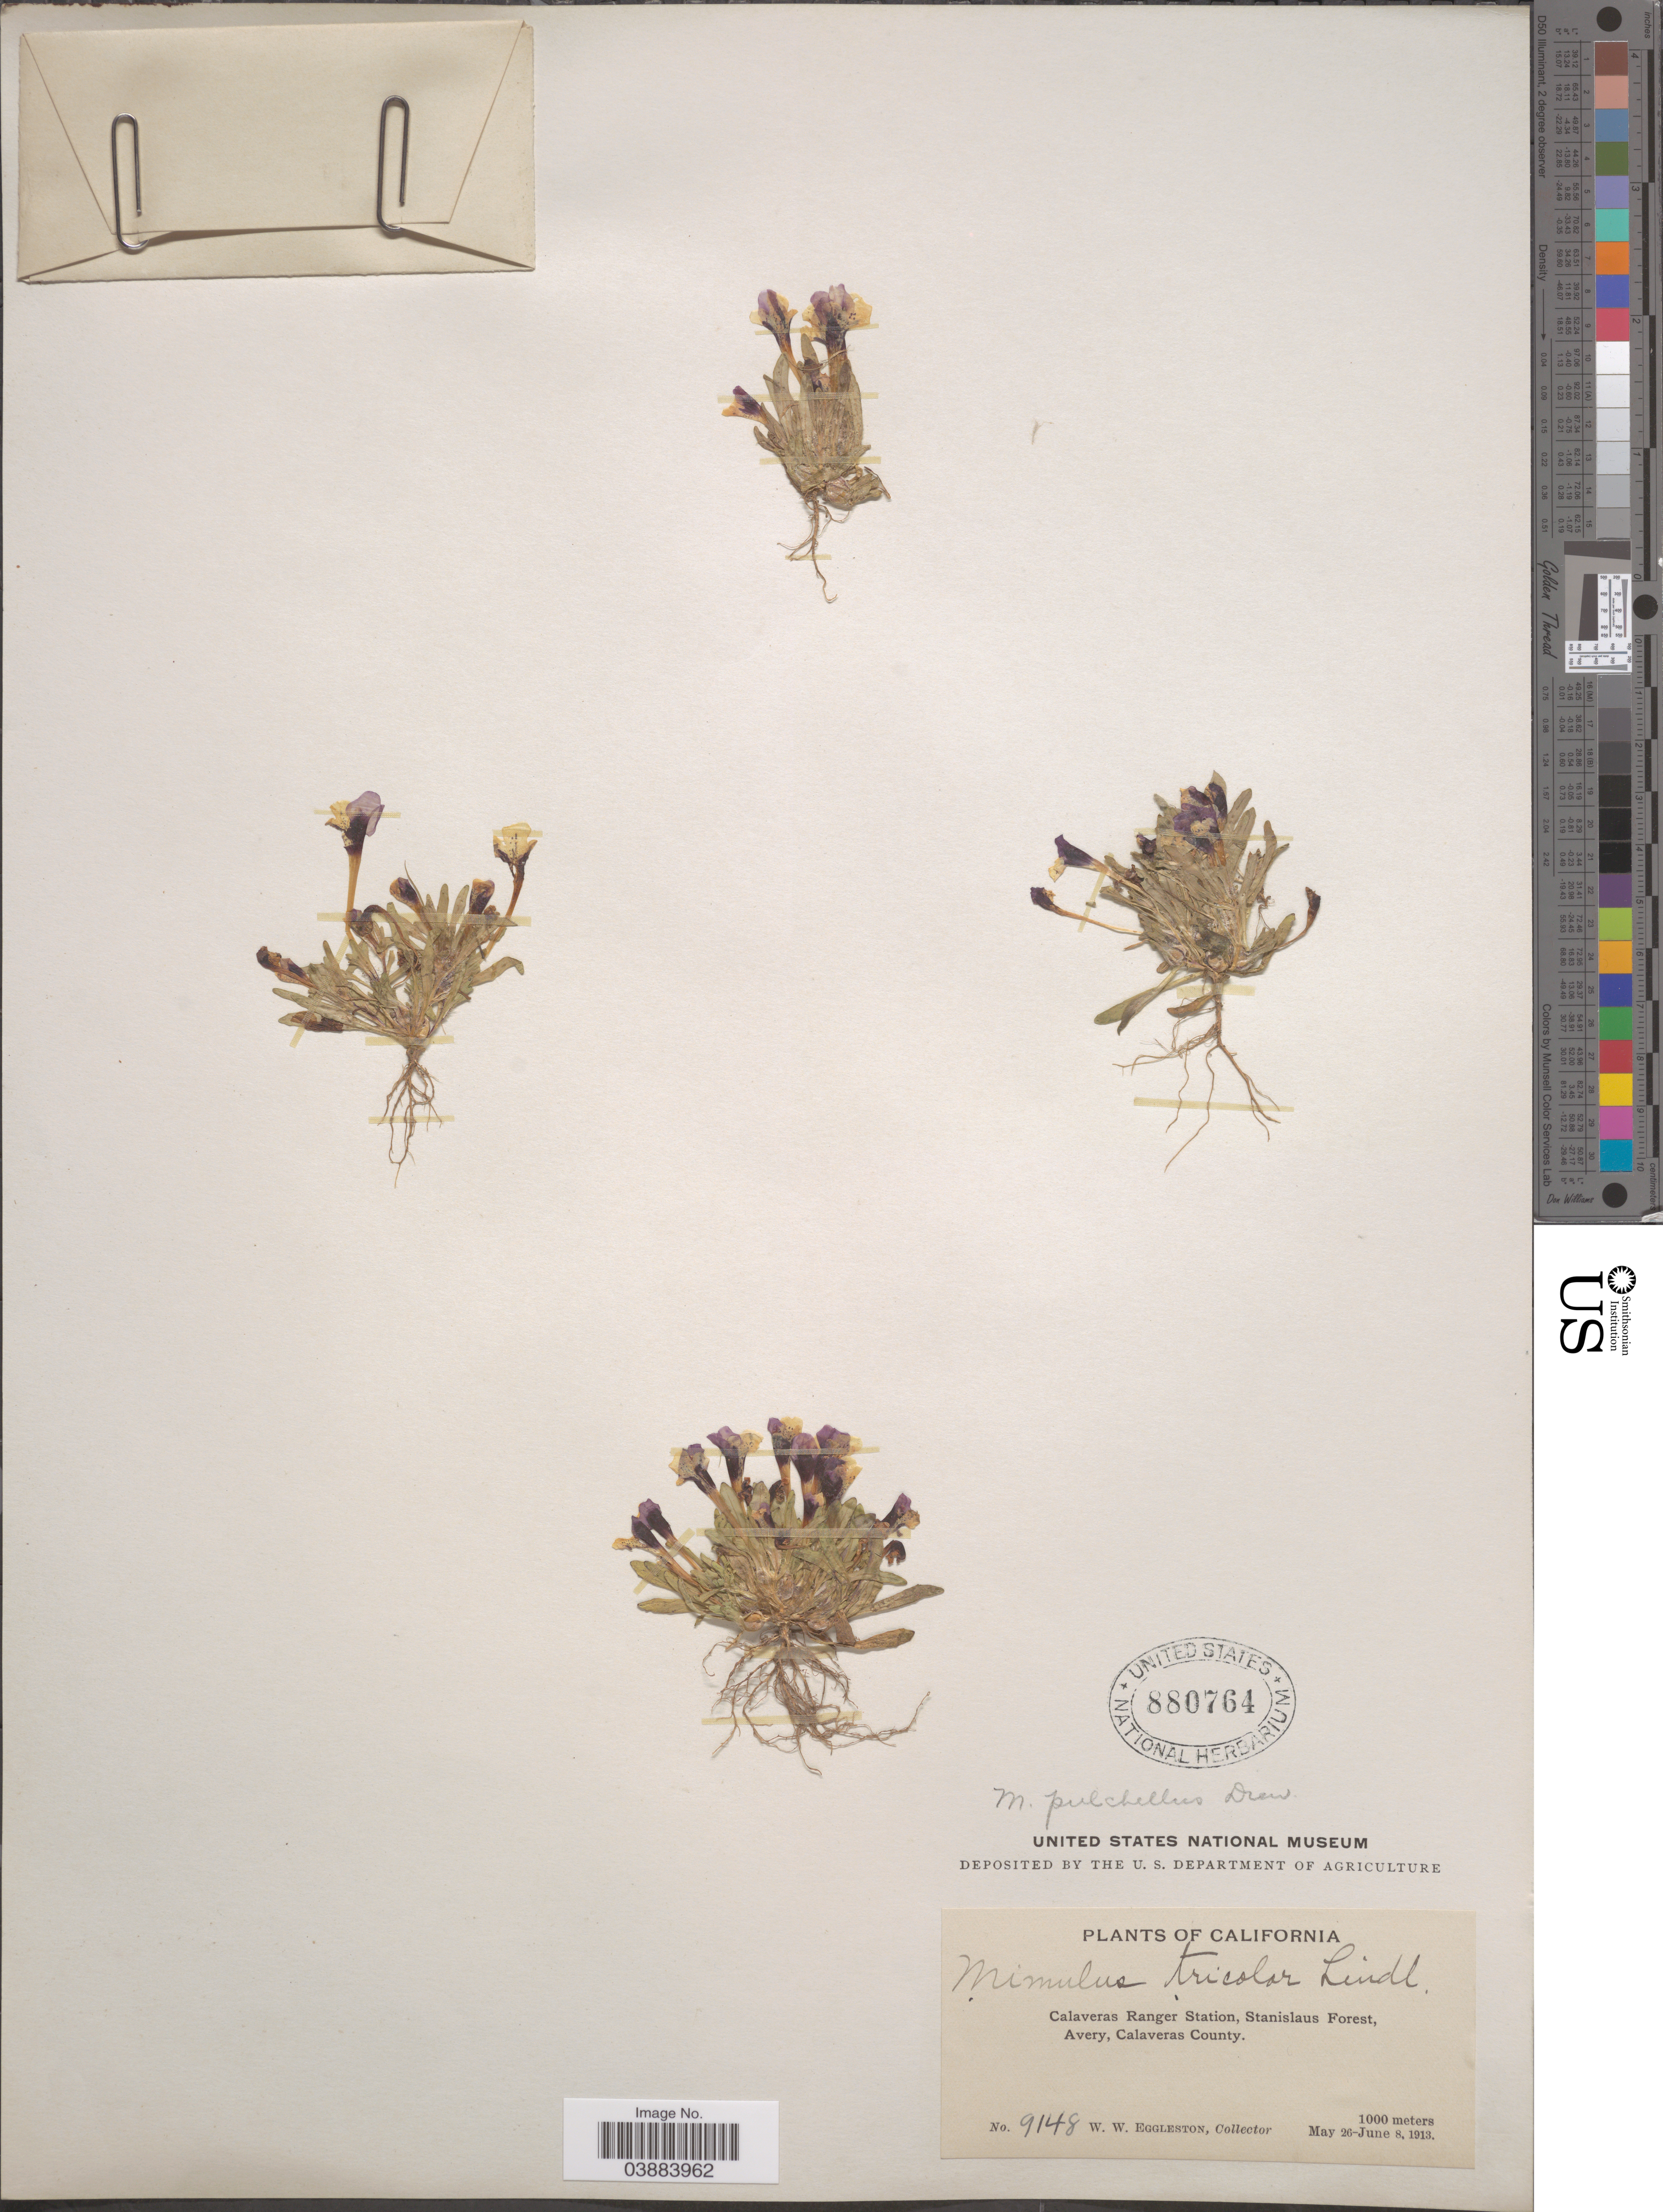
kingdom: Plantae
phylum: Tracheophyta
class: Magnoliopsida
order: Lamiales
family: Phrymaceae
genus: Eunanus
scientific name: Eunanus pulchellus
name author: W.B. Drew ex Greene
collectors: W. W. Eggleston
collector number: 9148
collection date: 1913-05-26/1913-06-08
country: United States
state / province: California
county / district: Calaveras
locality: Calaveras Ranger Station, Stanislaus Forest, Avery, Calaveras County.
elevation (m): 1000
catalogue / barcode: US 880764